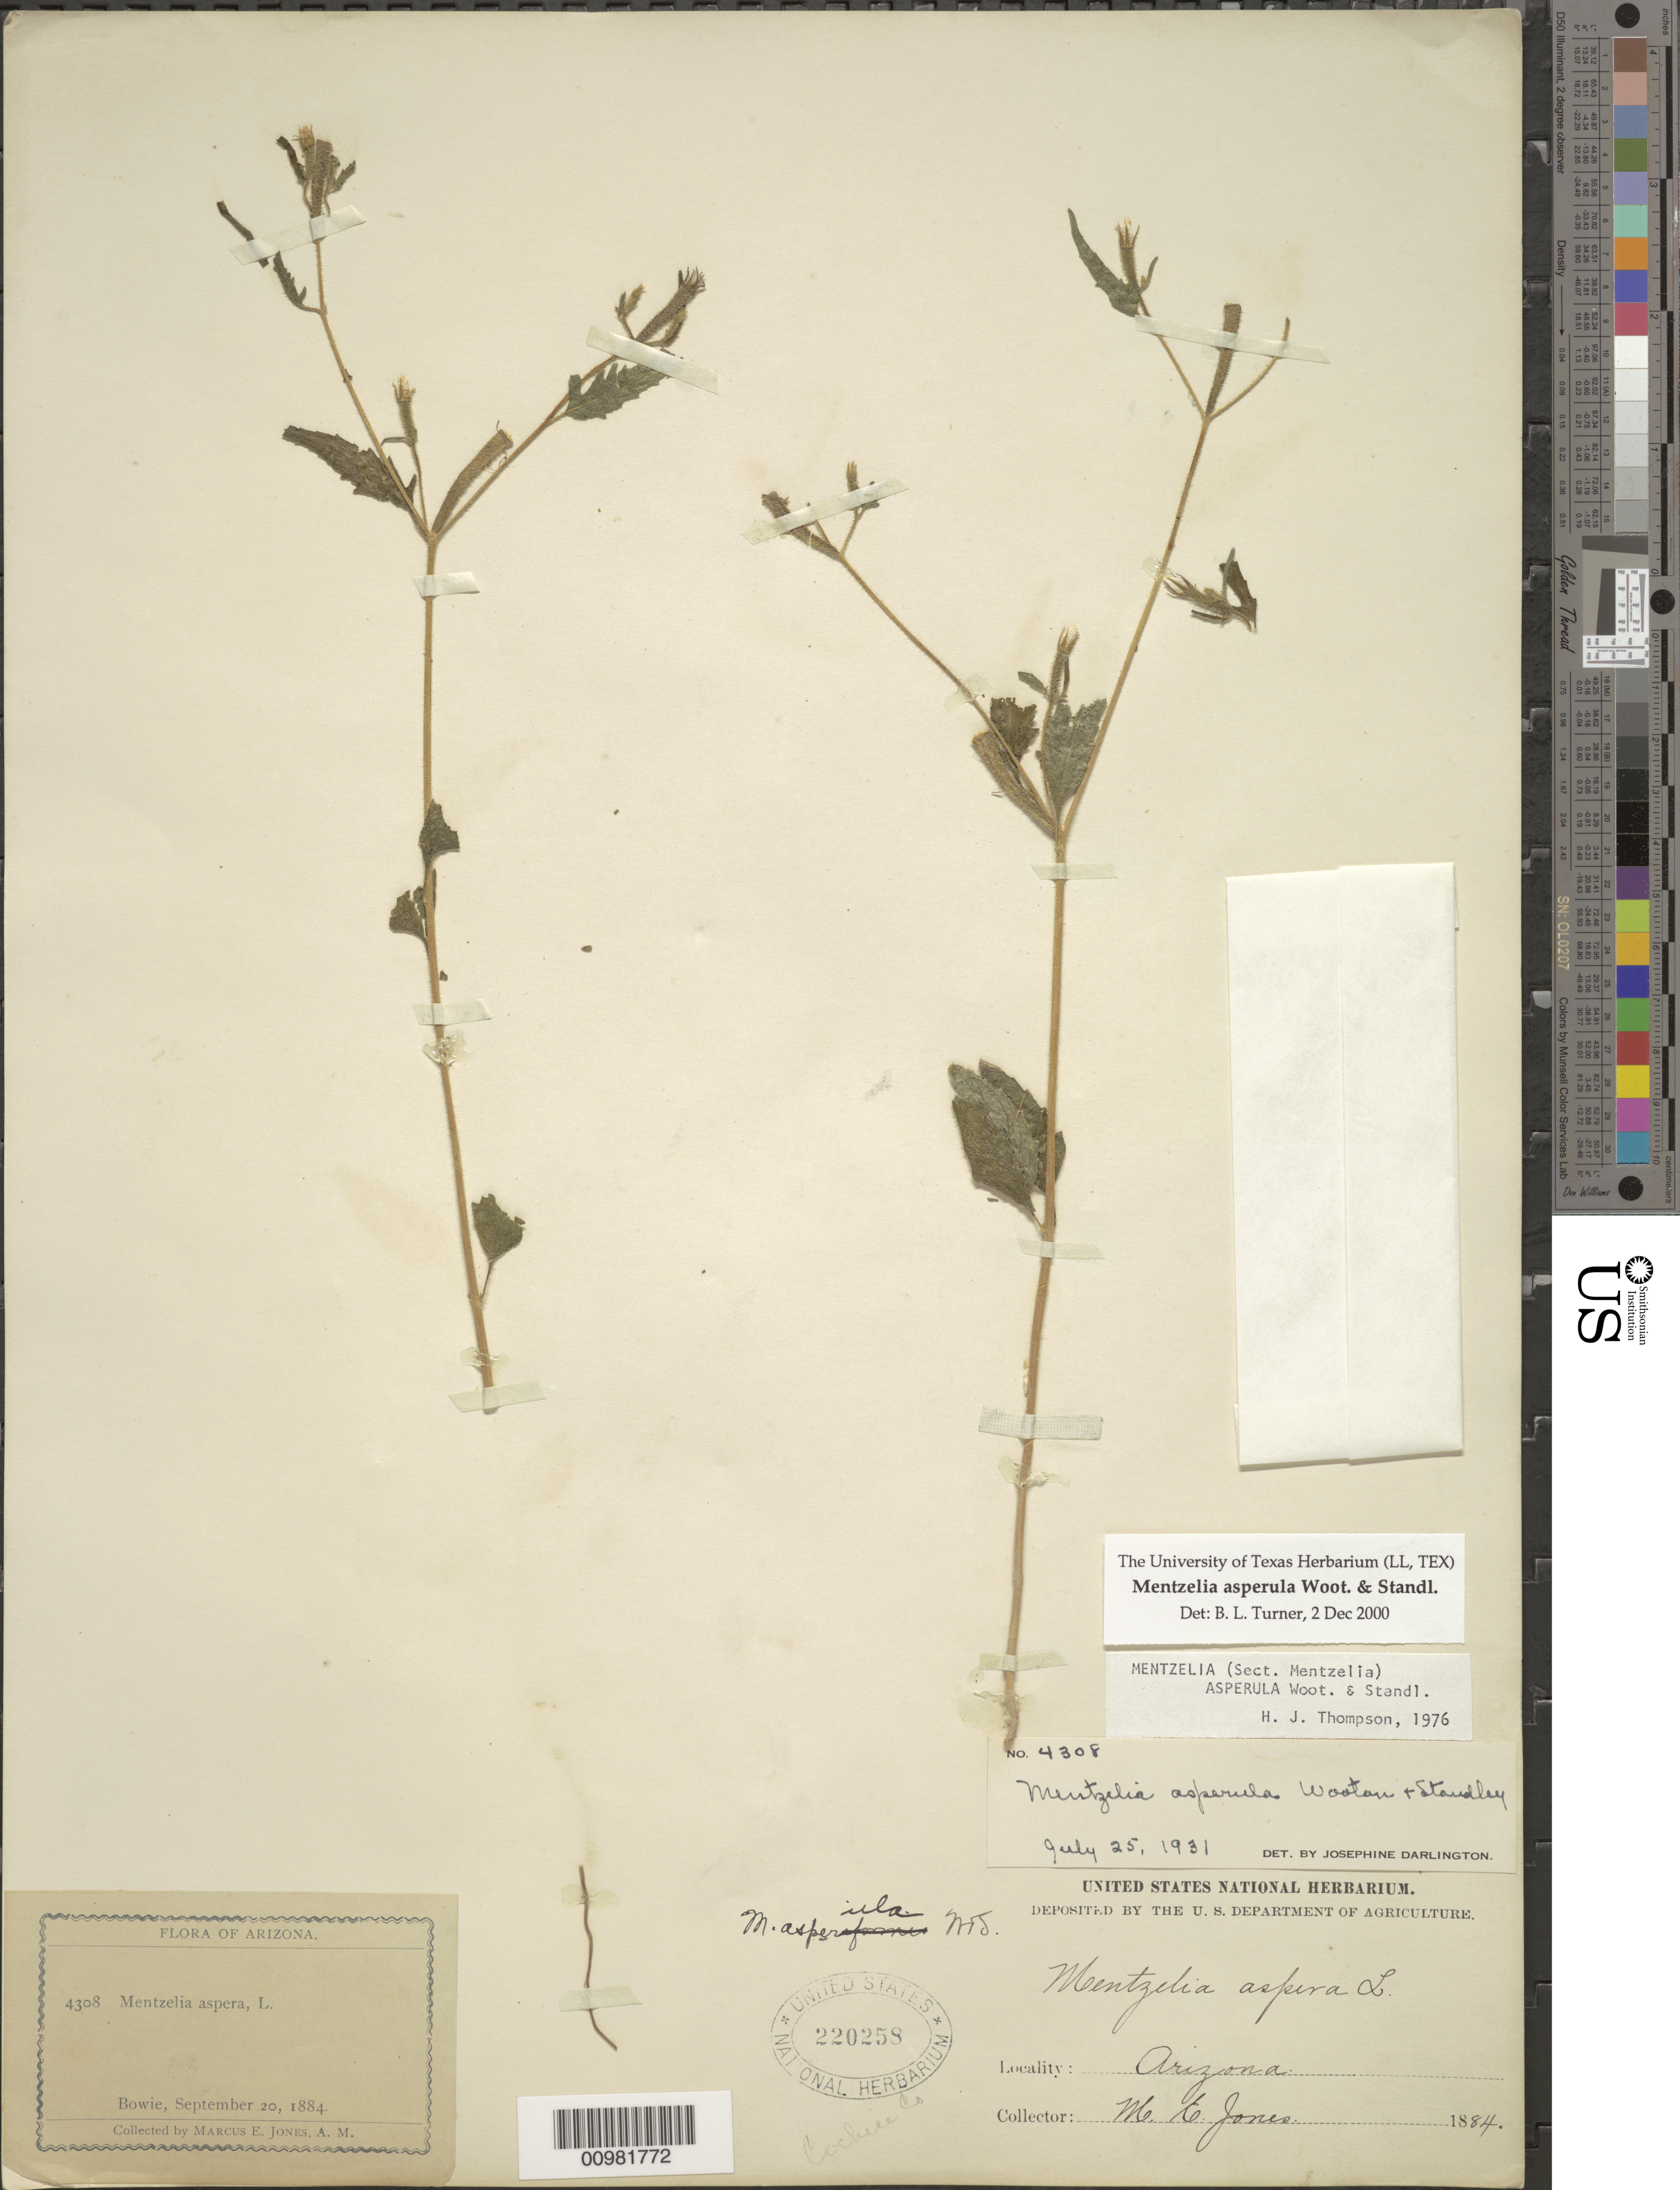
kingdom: Plantae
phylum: Tracheophyta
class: Magnoliopsida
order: Cornales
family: Loasaceae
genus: Mentzelia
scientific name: Mentzelia asperula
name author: Wooton & Standl.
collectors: M. E. Jones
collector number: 4308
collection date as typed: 20 Sep 1884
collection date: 1884-09-20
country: United States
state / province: Arizona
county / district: Cochise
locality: Bowie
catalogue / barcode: US 220258